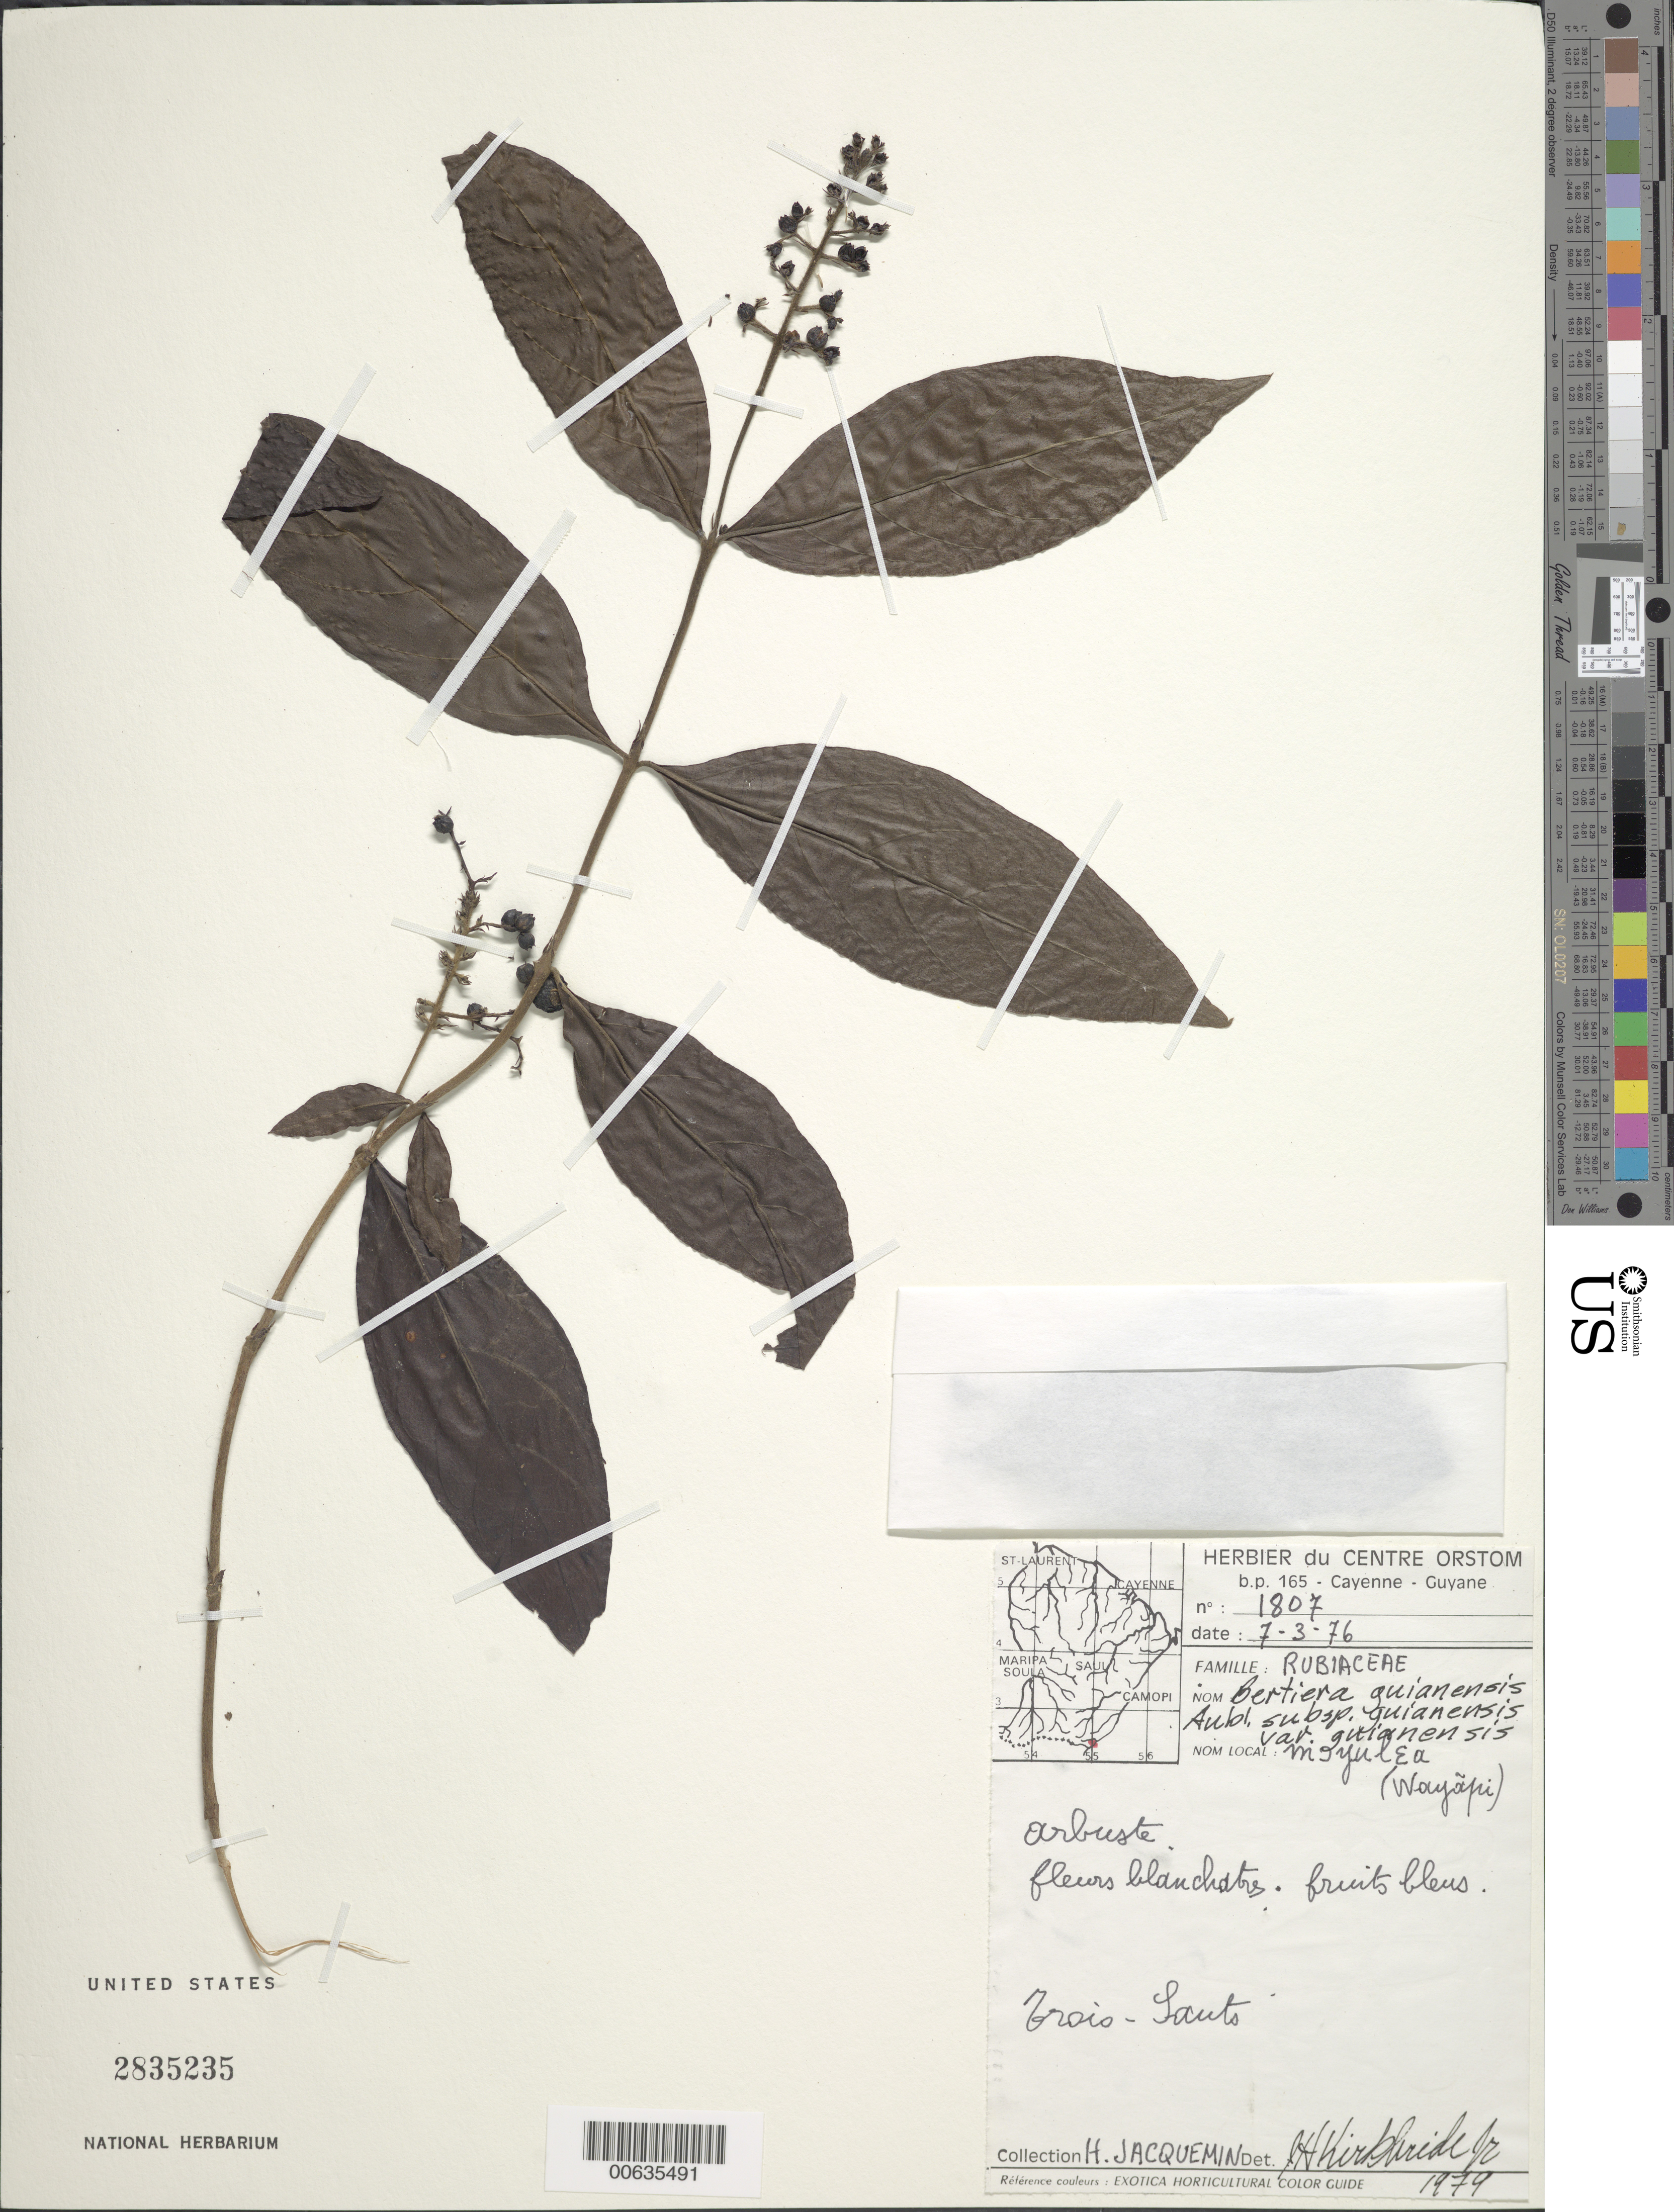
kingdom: Plantae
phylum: Tracheophyta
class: Magnoliopsida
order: Gentianales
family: Rubiaceae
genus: Bertiera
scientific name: Bertiera guianensis var. guianensis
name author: Aubl.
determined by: Kirkbride, J. H.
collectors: H. Jacquemin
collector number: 1807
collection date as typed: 7-Mar-76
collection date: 1976-03-07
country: French Guiana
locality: Trois Sauts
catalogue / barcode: US 2835235